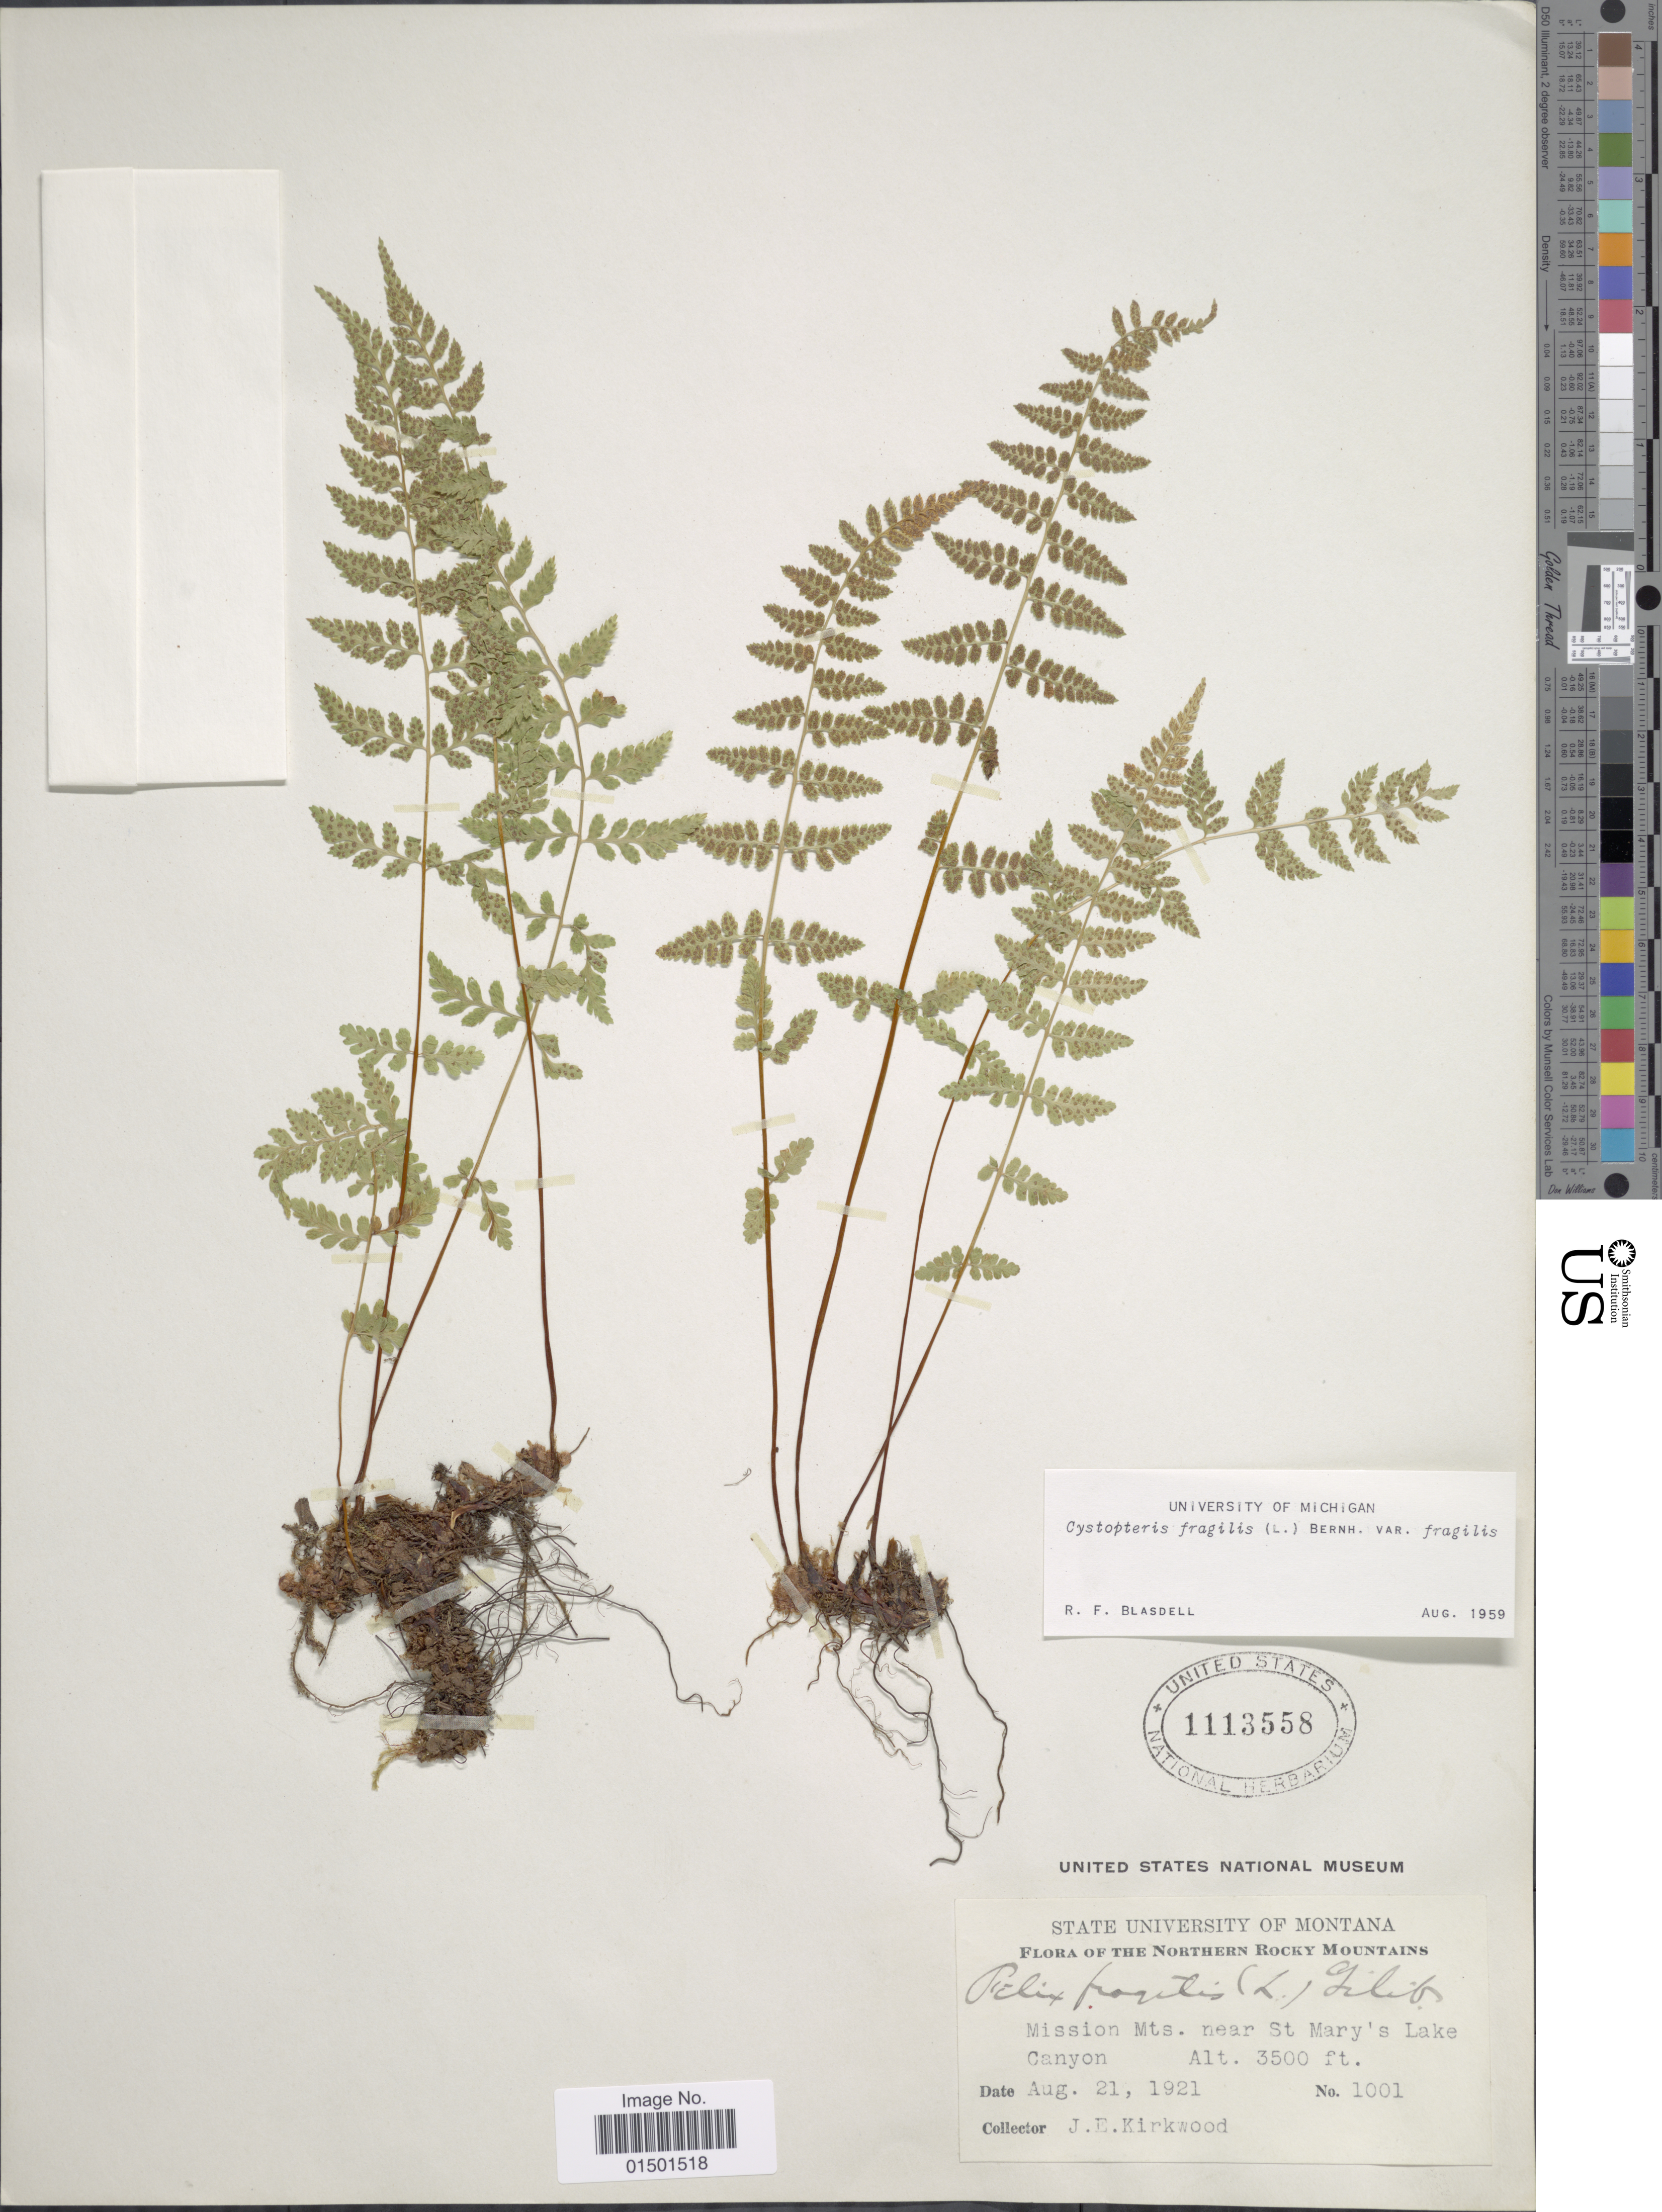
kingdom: Plantae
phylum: Tracheophyta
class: Polypodiopsida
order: Polypodiales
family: Cystopteridaceae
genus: Cystopteris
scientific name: Cystopteris fragilis var. fragilis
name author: (L.) Bernh.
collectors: J. Kirkwood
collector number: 1001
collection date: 1921-08-21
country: United States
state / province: Montana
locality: Northern Rocky Mountains. Mission Mts. near St.Mary's Lake Canyon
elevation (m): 1067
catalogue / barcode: US 1113558